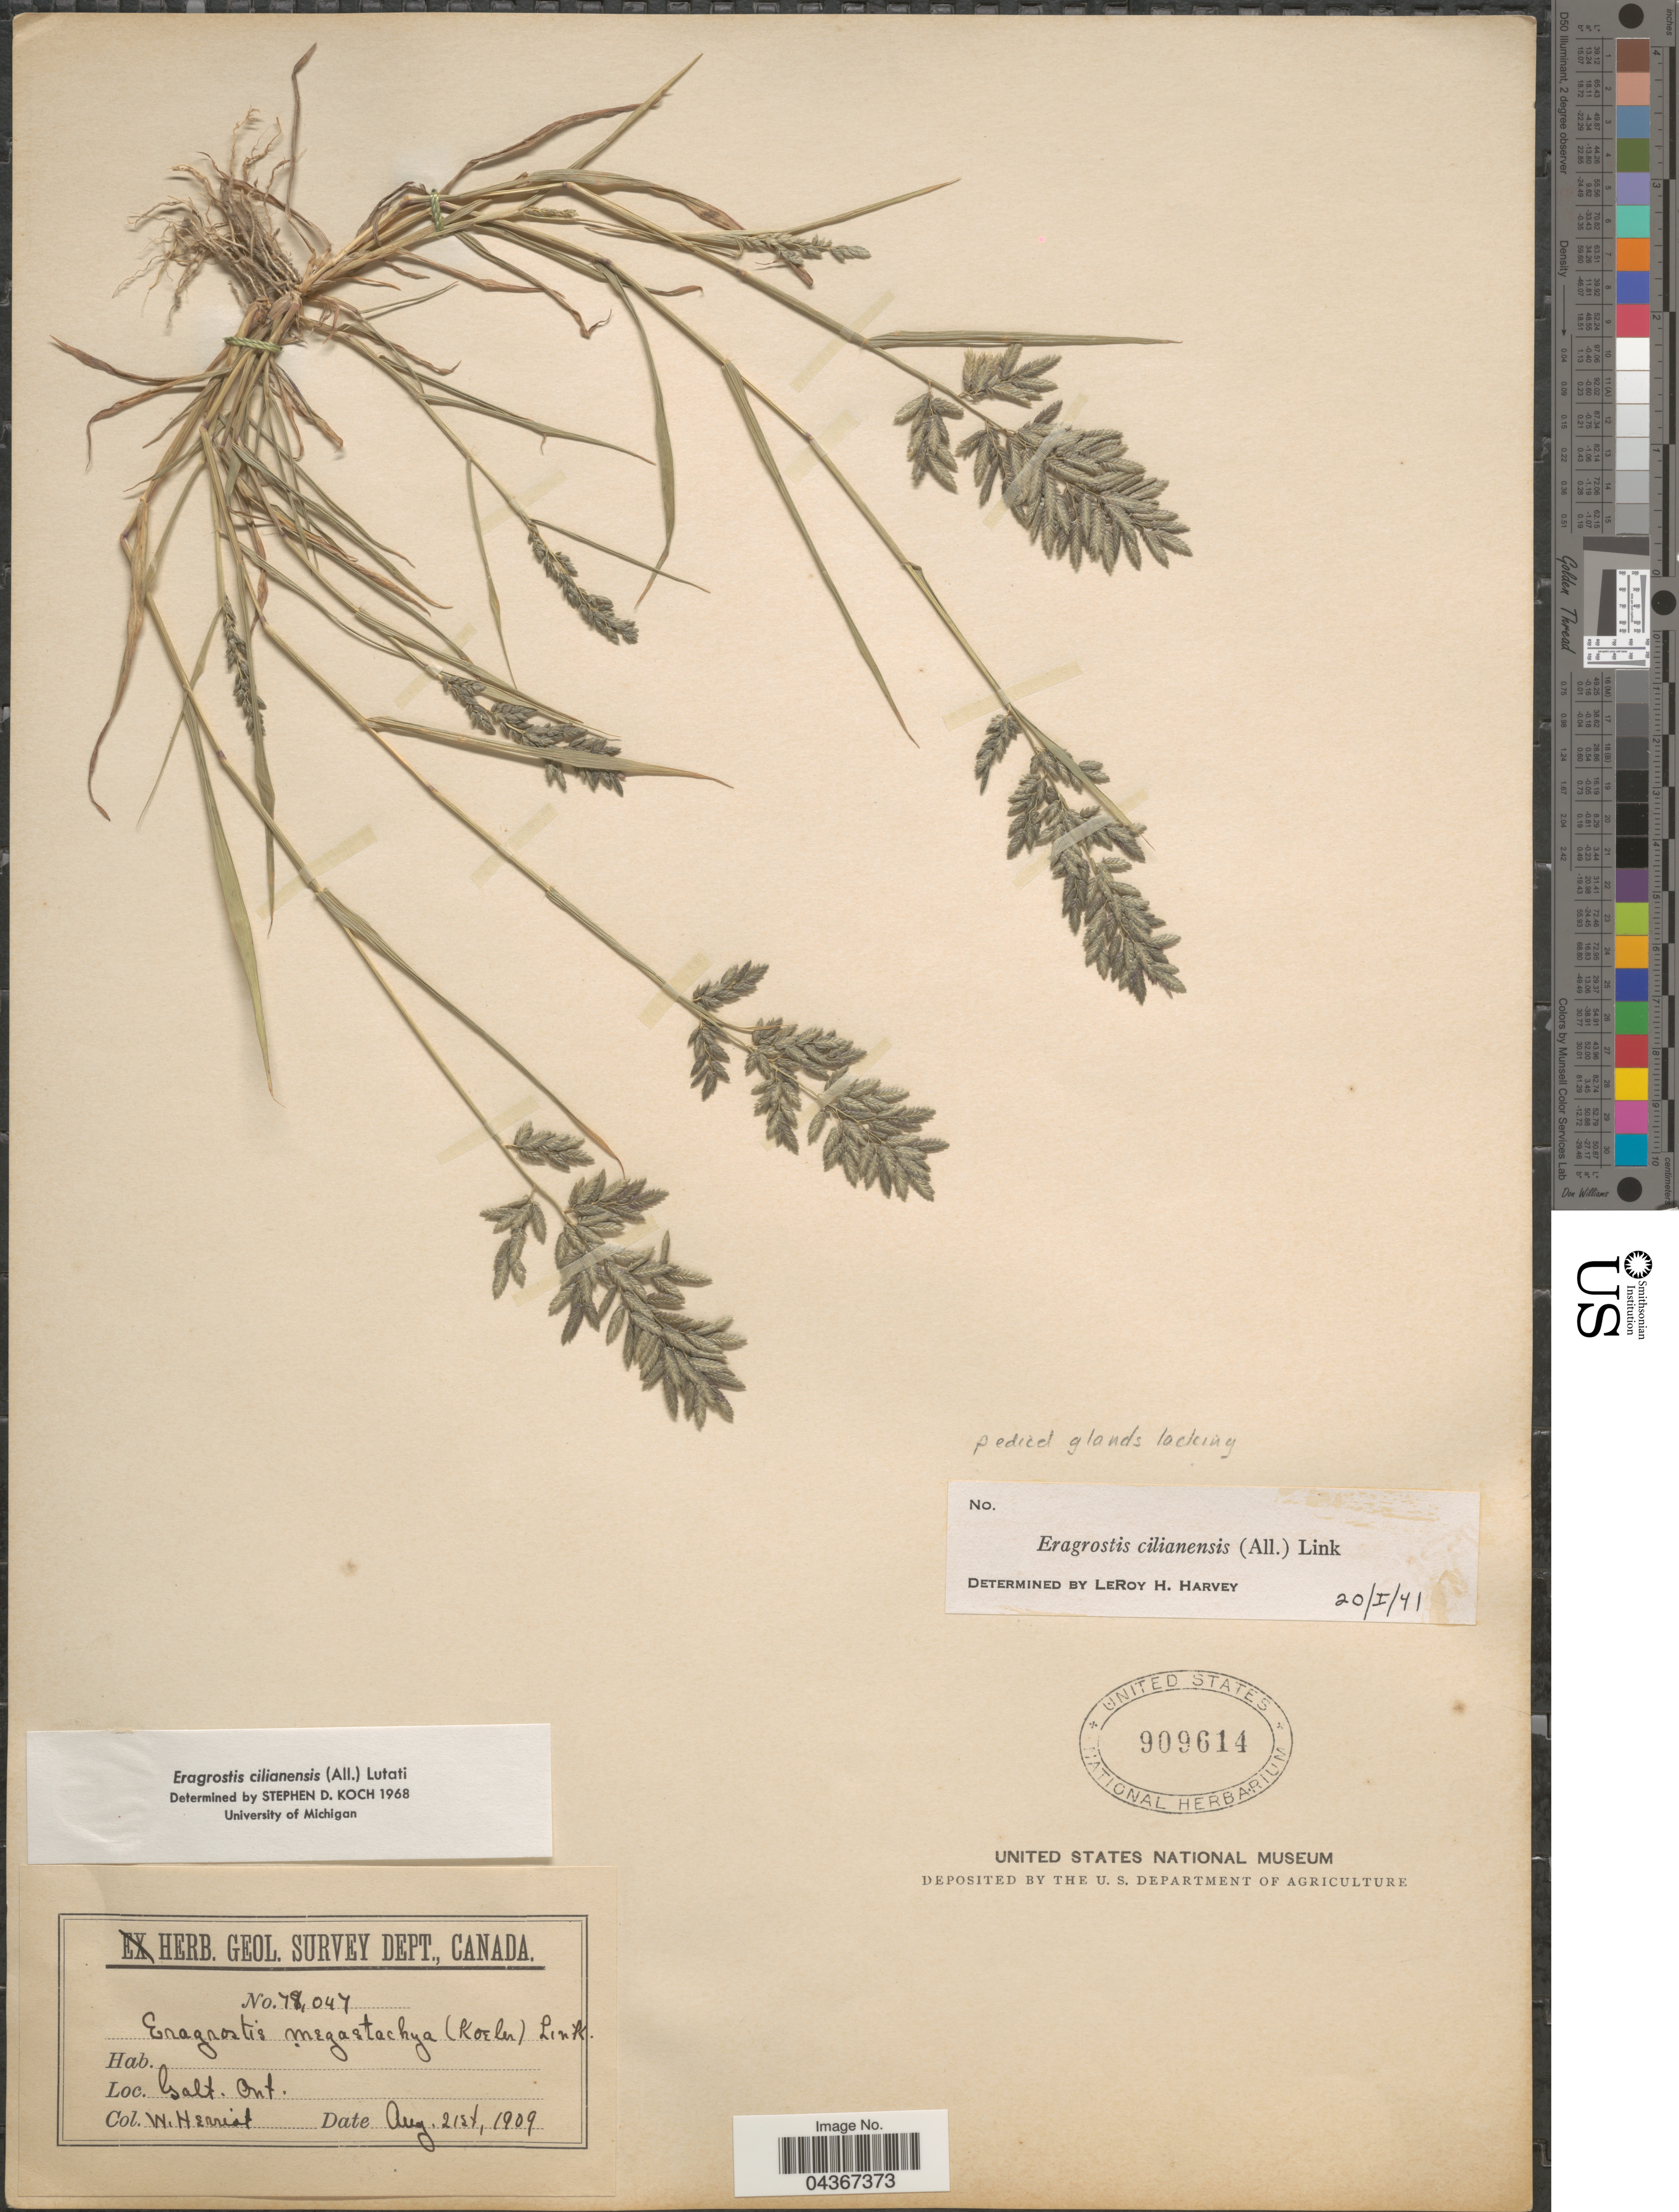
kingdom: Plantae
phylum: Tracheophyta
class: Liliopsida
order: Poales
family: Poaceae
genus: Eragrostis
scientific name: Eragrostis cilianensis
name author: (Bellardi) Vignolo ex Janch.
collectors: W. Herriot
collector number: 78047*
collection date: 1909-08-21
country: Canada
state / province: Ontario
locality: Geol. Survey Dept. Galt. Ont.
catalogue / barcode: US 909614